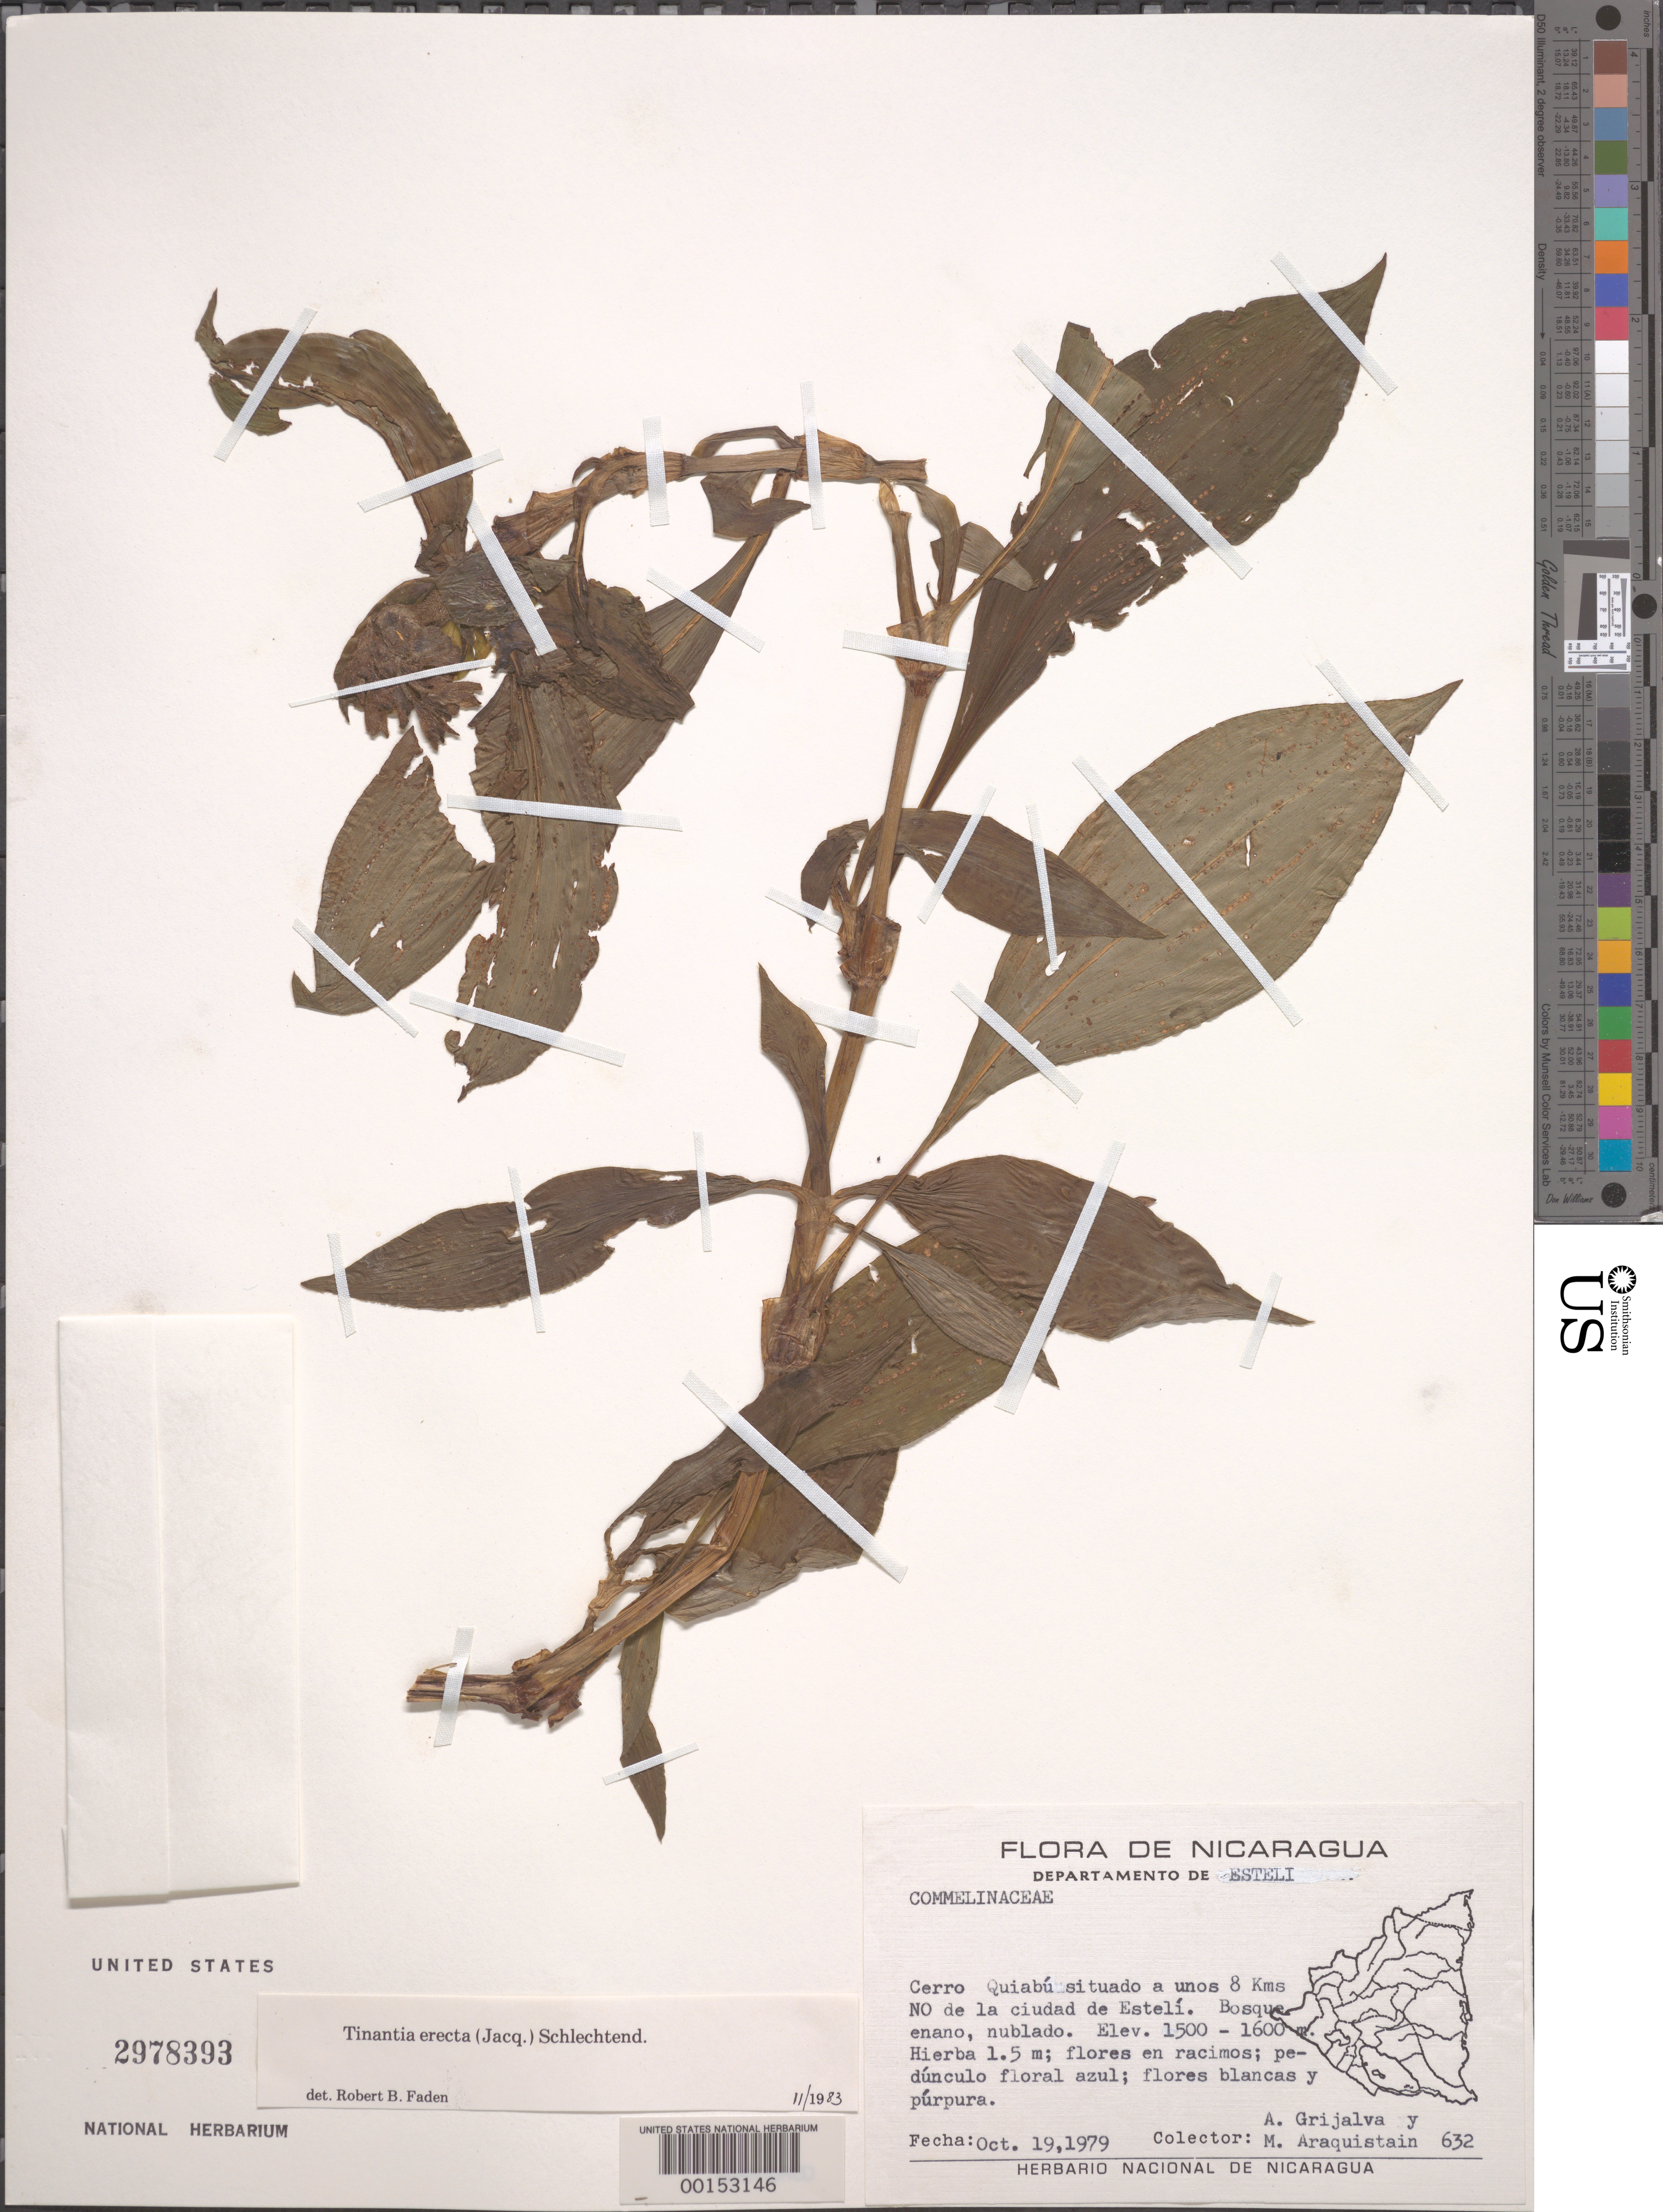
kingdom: Plantae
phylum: Tracheophyta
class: Liliopsida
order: Commelinales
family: Commelinaceae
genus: Tinantia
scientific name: Tinantia erecta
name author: (Jacq.) Fenzl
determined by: Faden, Robert B., (US), Smithsonian Institution - National Museum of Natural History (UNITED STATES)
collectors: A. Grijalva & M. Araquistain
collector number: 632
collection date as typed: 19 Oct 1979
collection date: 1979-10-19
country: Nicaragua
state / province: Estelí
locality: Cerro quiabu, n of esteli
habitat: Forest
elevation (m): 1500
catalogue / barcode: US 2978393